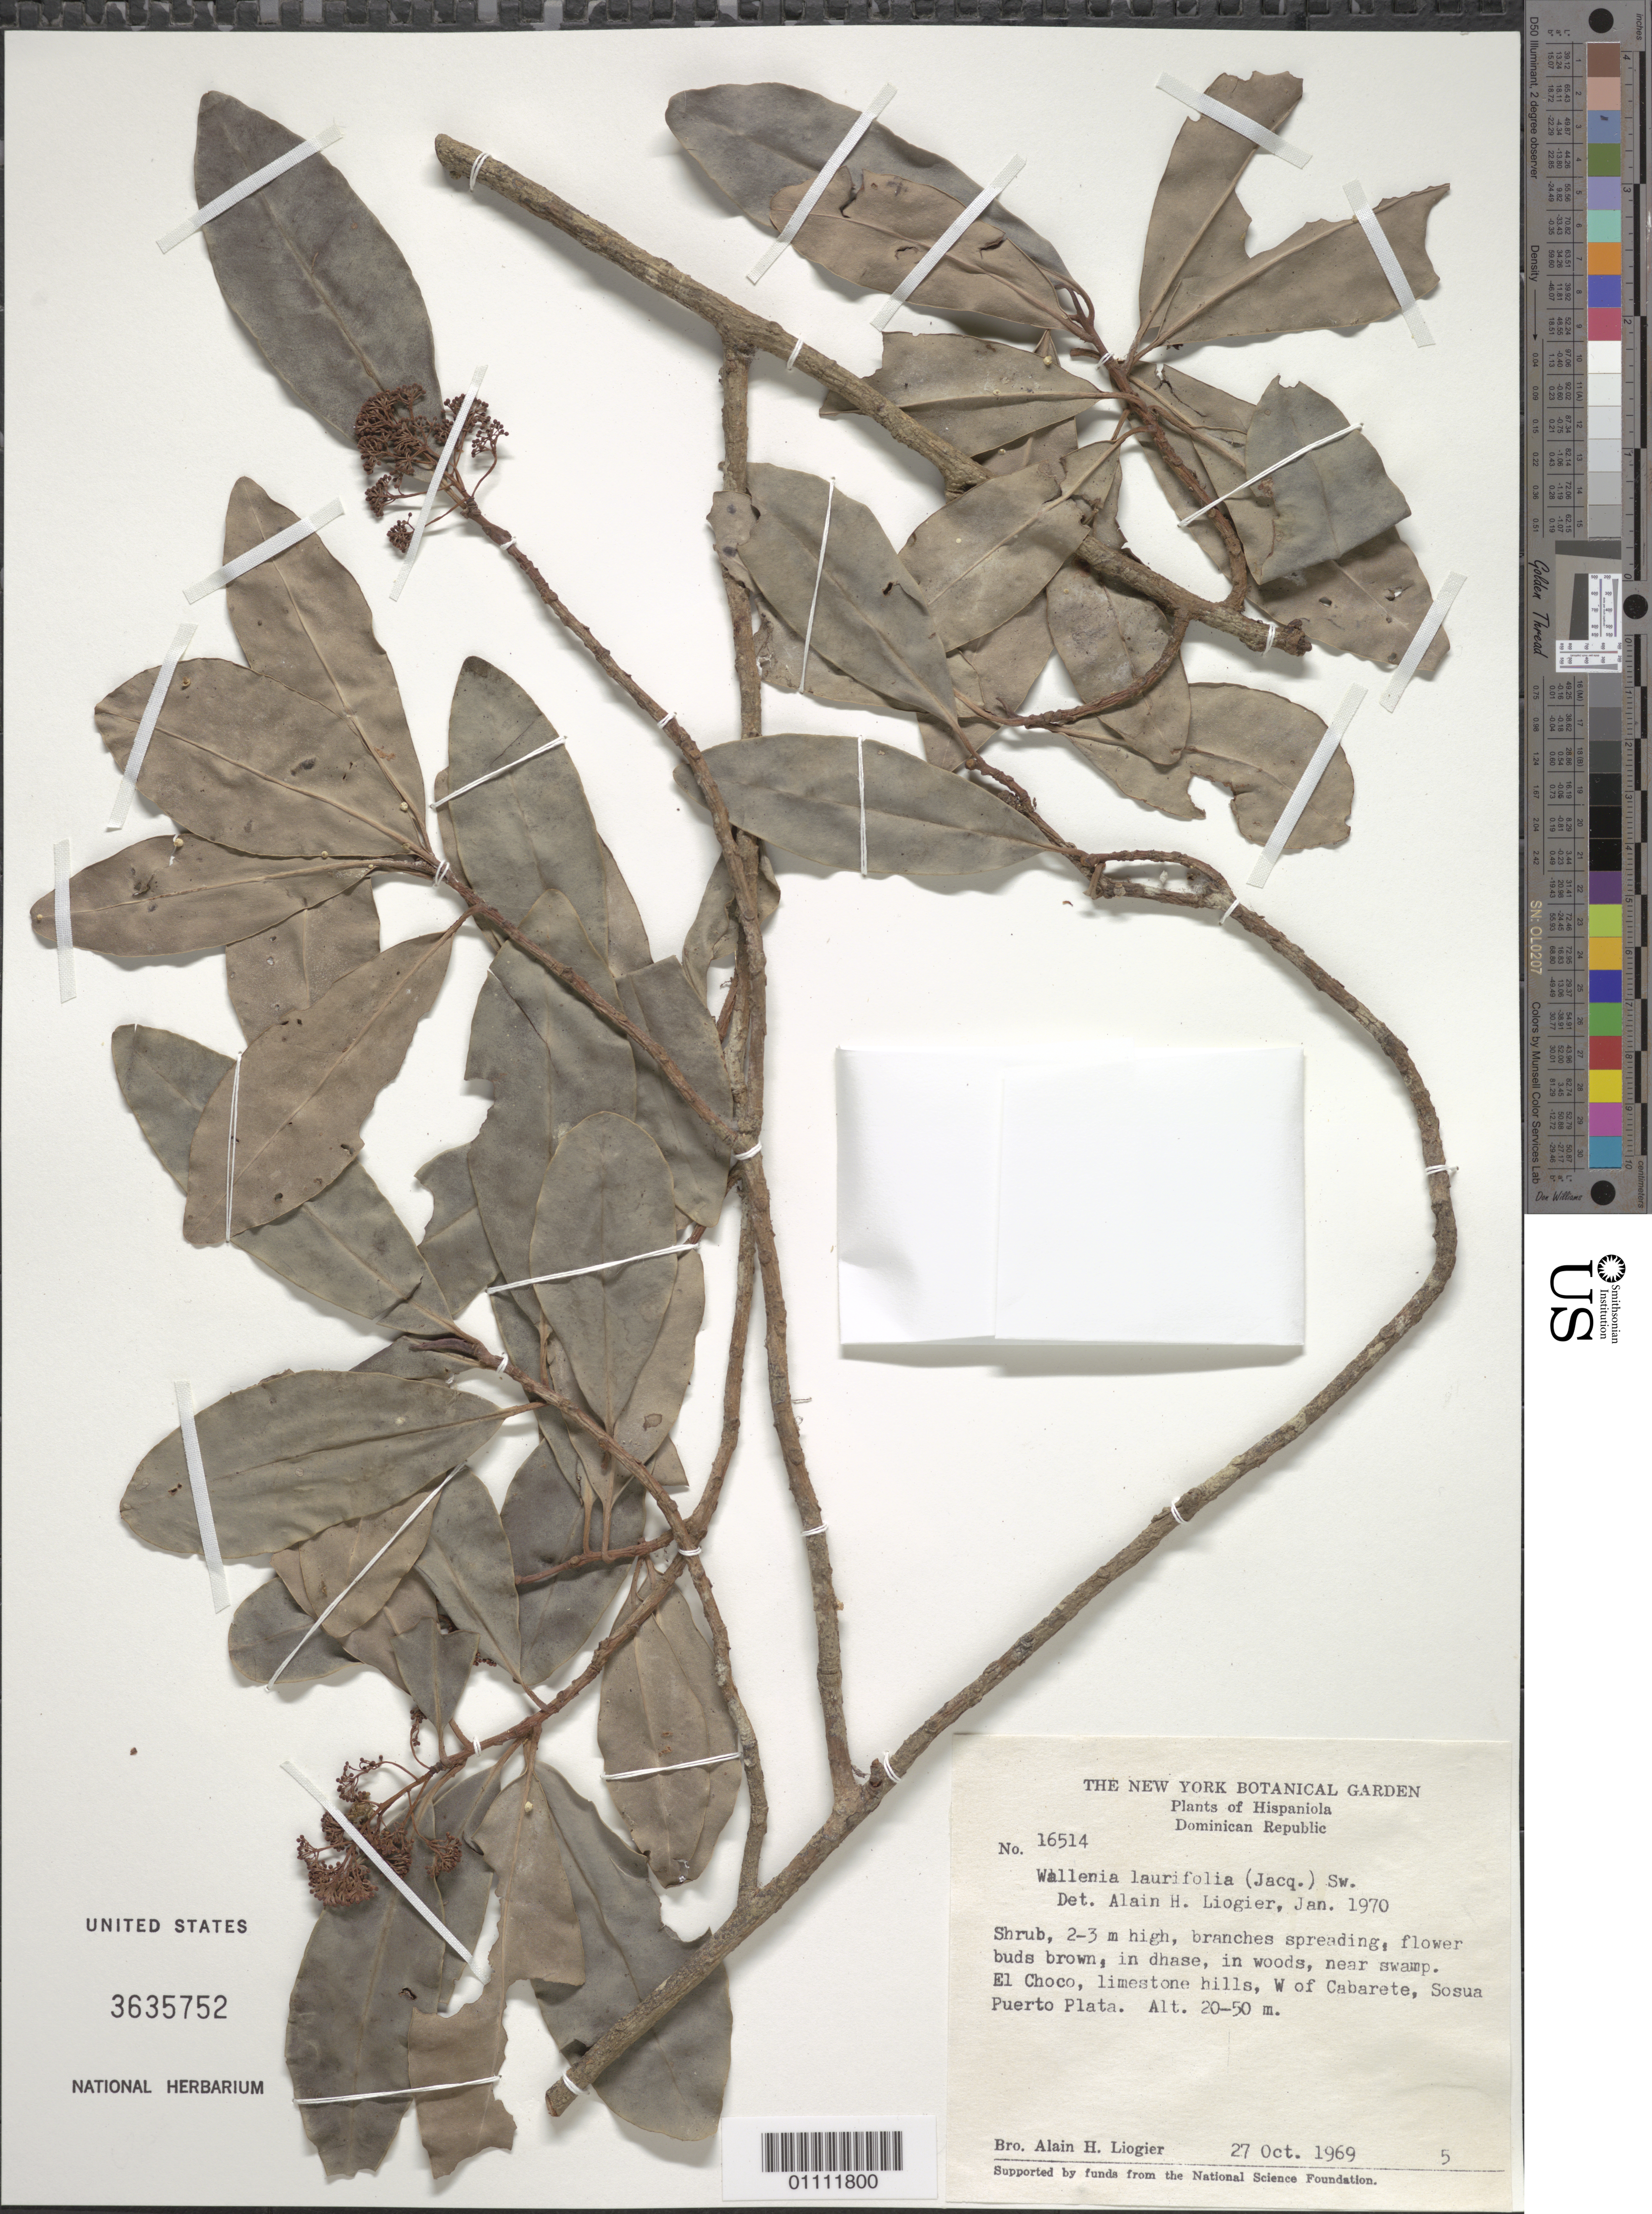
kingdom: Plantae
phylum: Tracheophyta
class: Magnoliopsida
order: Ericales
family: Primulaceae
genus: Wallenia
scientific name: Wallenia laurifolia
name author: Sw.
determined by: Liogier, Alain H.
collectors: A. H. Liogier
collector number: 16514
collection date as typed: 27 Oct 1969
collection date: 1969-10-27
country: Dominican Republic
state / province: Puerto Plata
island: Hispaniola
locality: El Choco, W of Cabarete, Sosua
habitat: In woods, near swamp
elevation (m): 20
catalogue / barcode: US 3635752